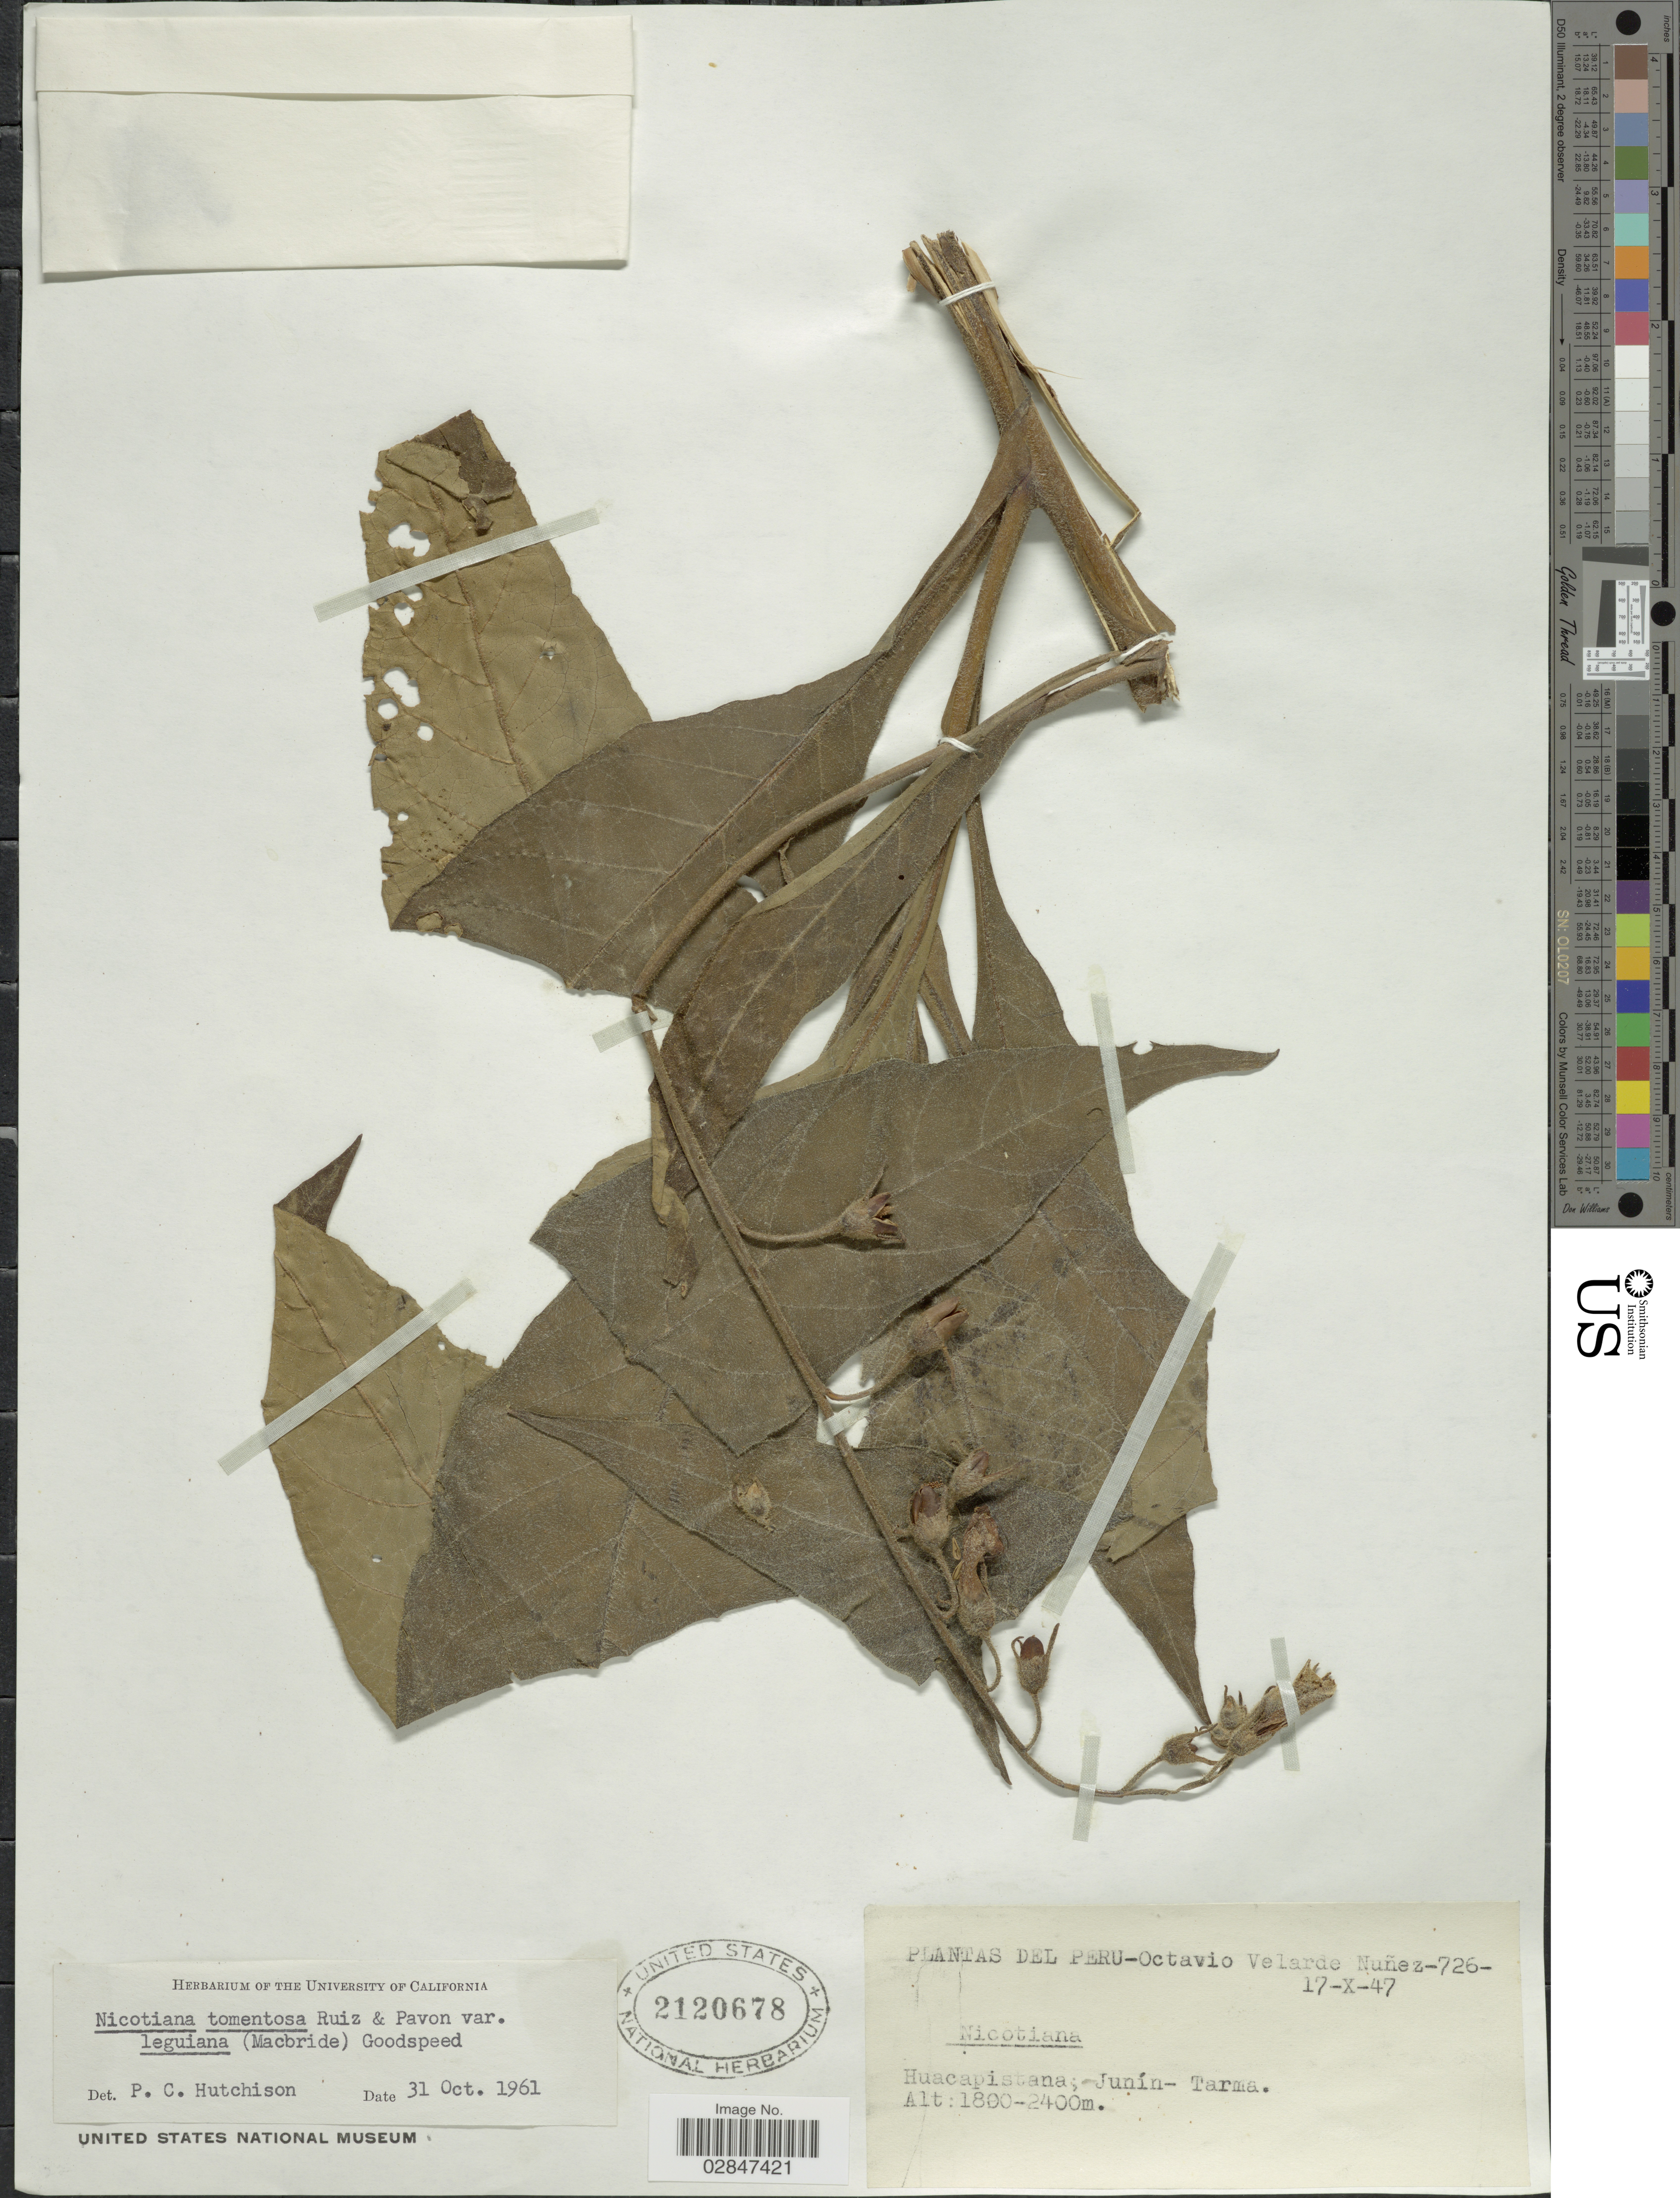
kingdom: Plantae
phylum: Tracheophyta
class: Magnoliopsida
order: Solanales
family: Solanaceae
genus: Nicotiana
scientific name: Nicotiana tomentosa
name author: Ruiz & Pav.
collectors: O. Nuñez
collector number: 726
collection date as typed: Transcribed d/m/y: 17/10/47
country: Peru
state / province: Junín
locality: Huacapistana, Junín-Tarma.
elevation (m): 1800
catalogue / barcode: US 2120678